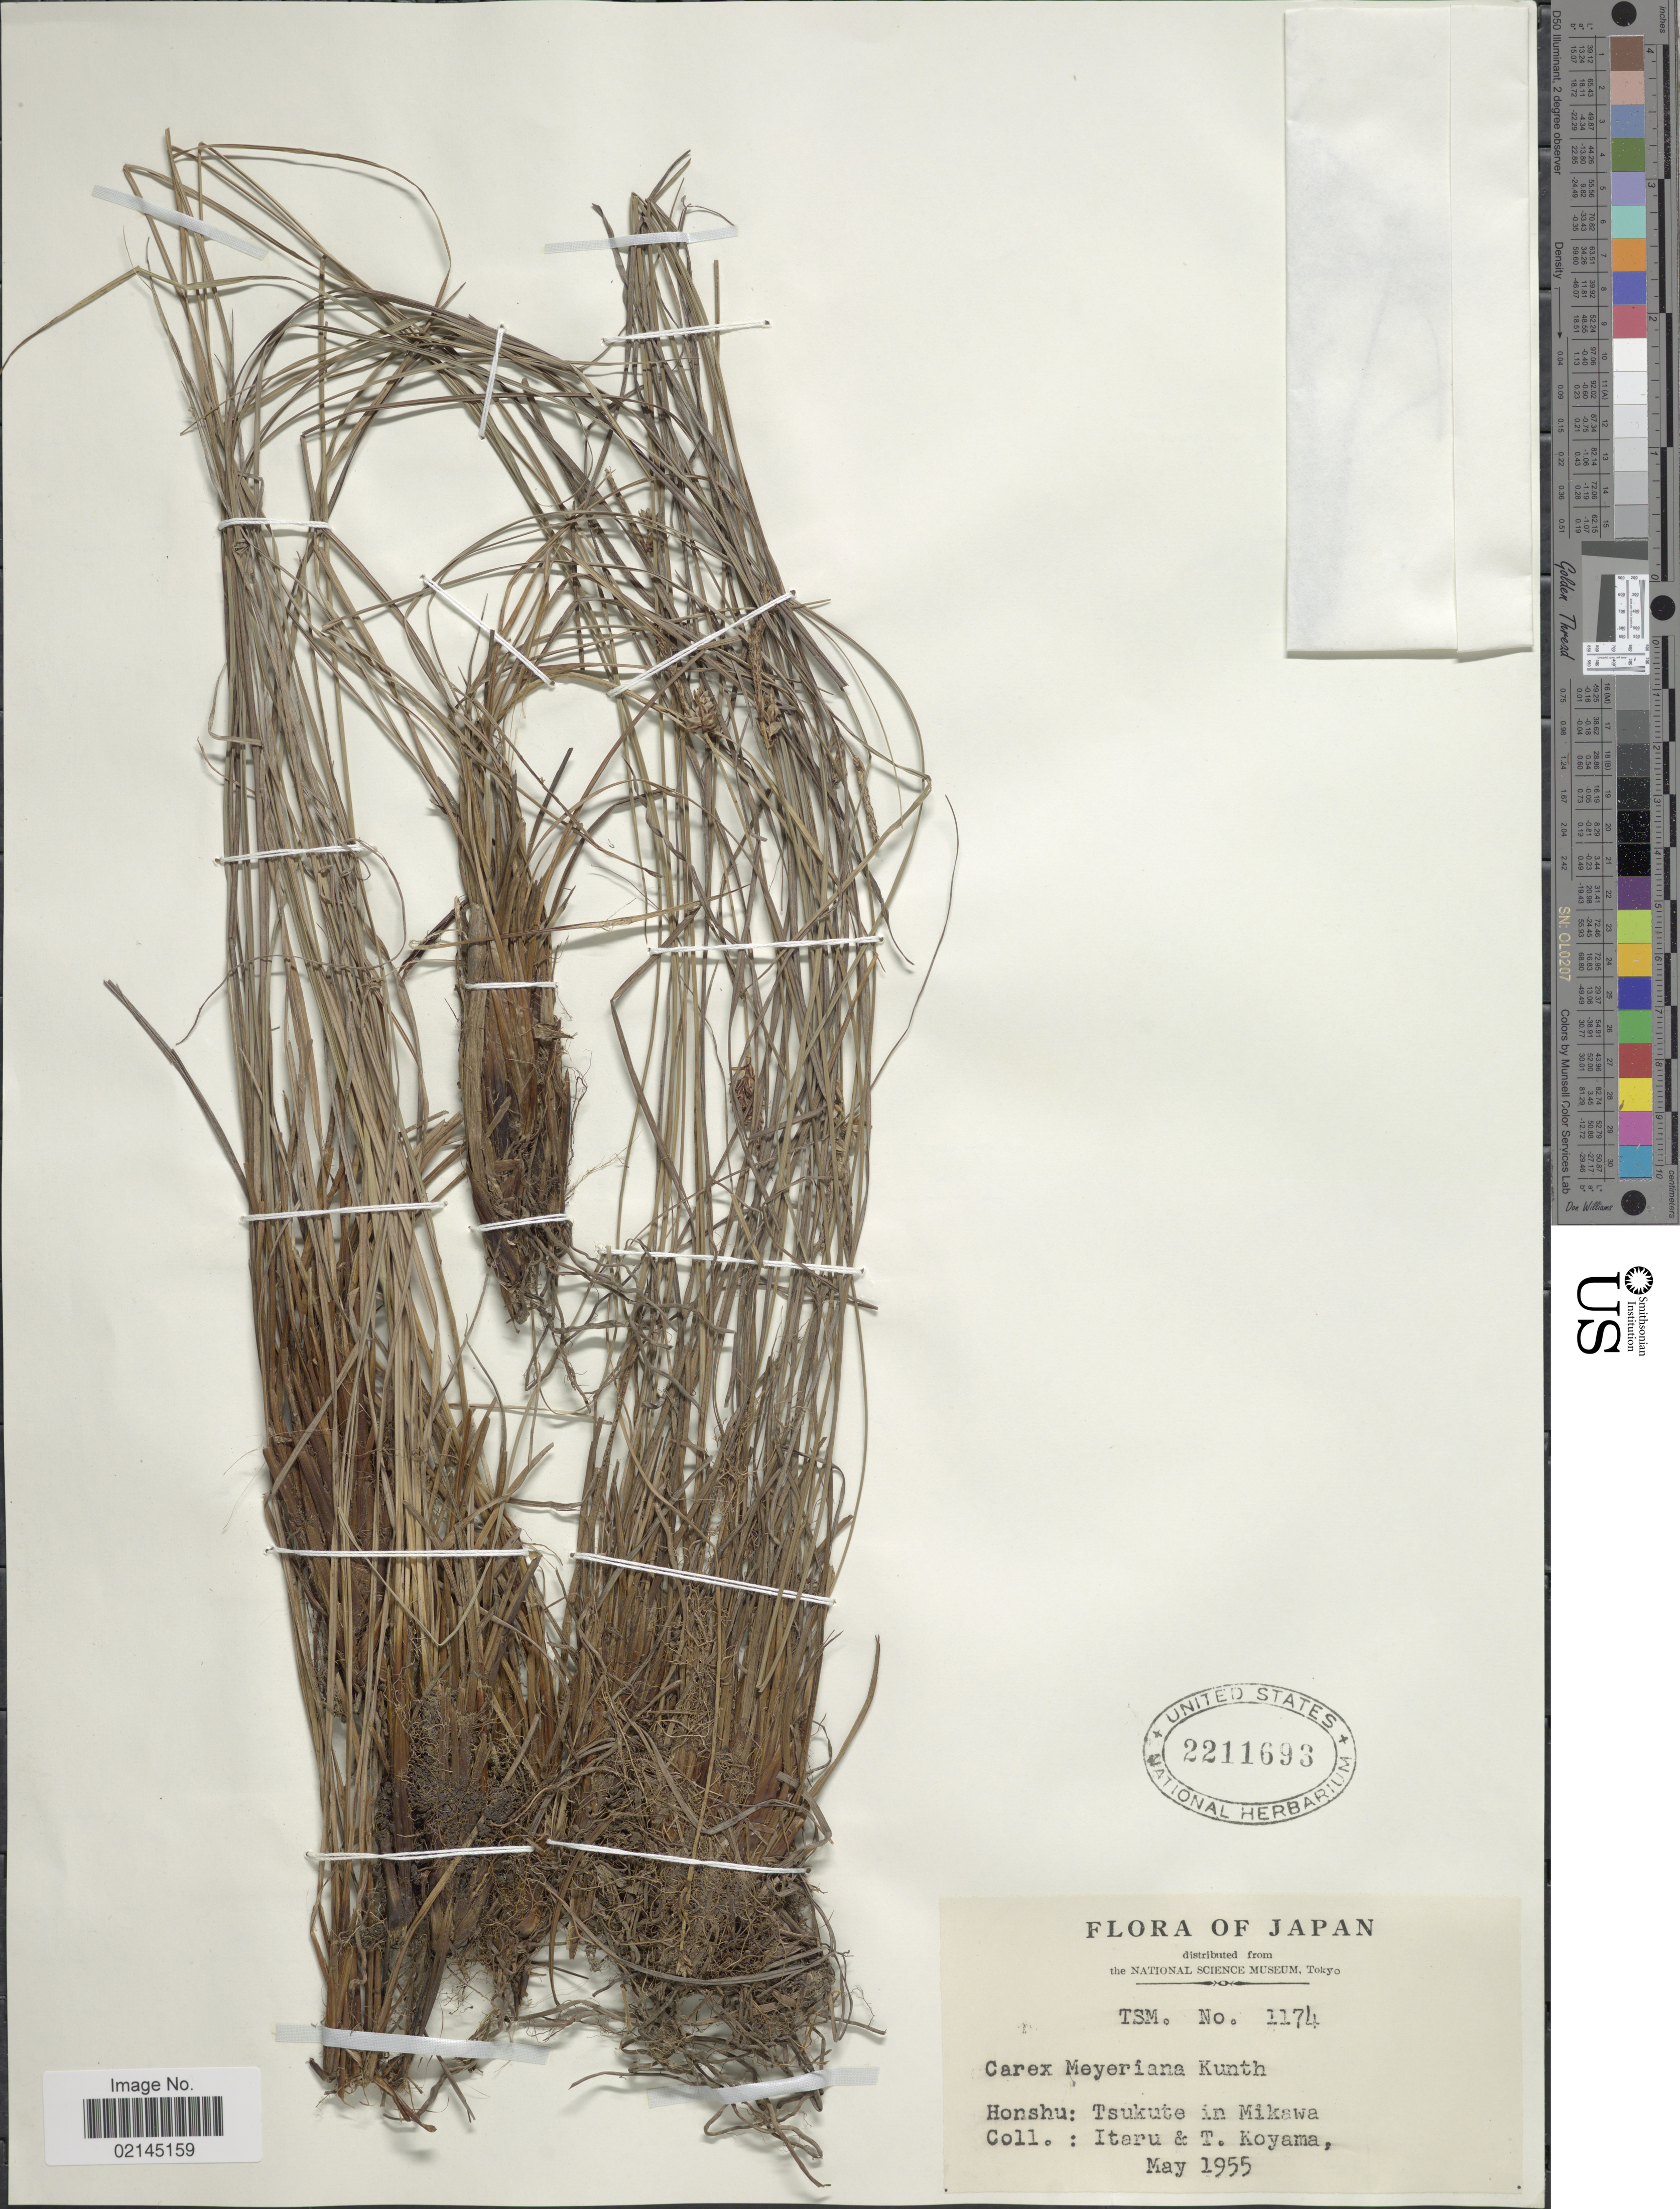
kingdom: Plantae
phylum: Tracheophyta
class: Liliopsida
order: Poales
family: Cyperaceae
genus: Carex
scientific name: Carex meyeriana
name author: Kunth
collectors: Itaru & T. Koyama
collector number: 1174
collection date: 1955-05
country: Japan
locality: Honshu: Tsukute in Mikawa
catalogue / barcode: US 2211693